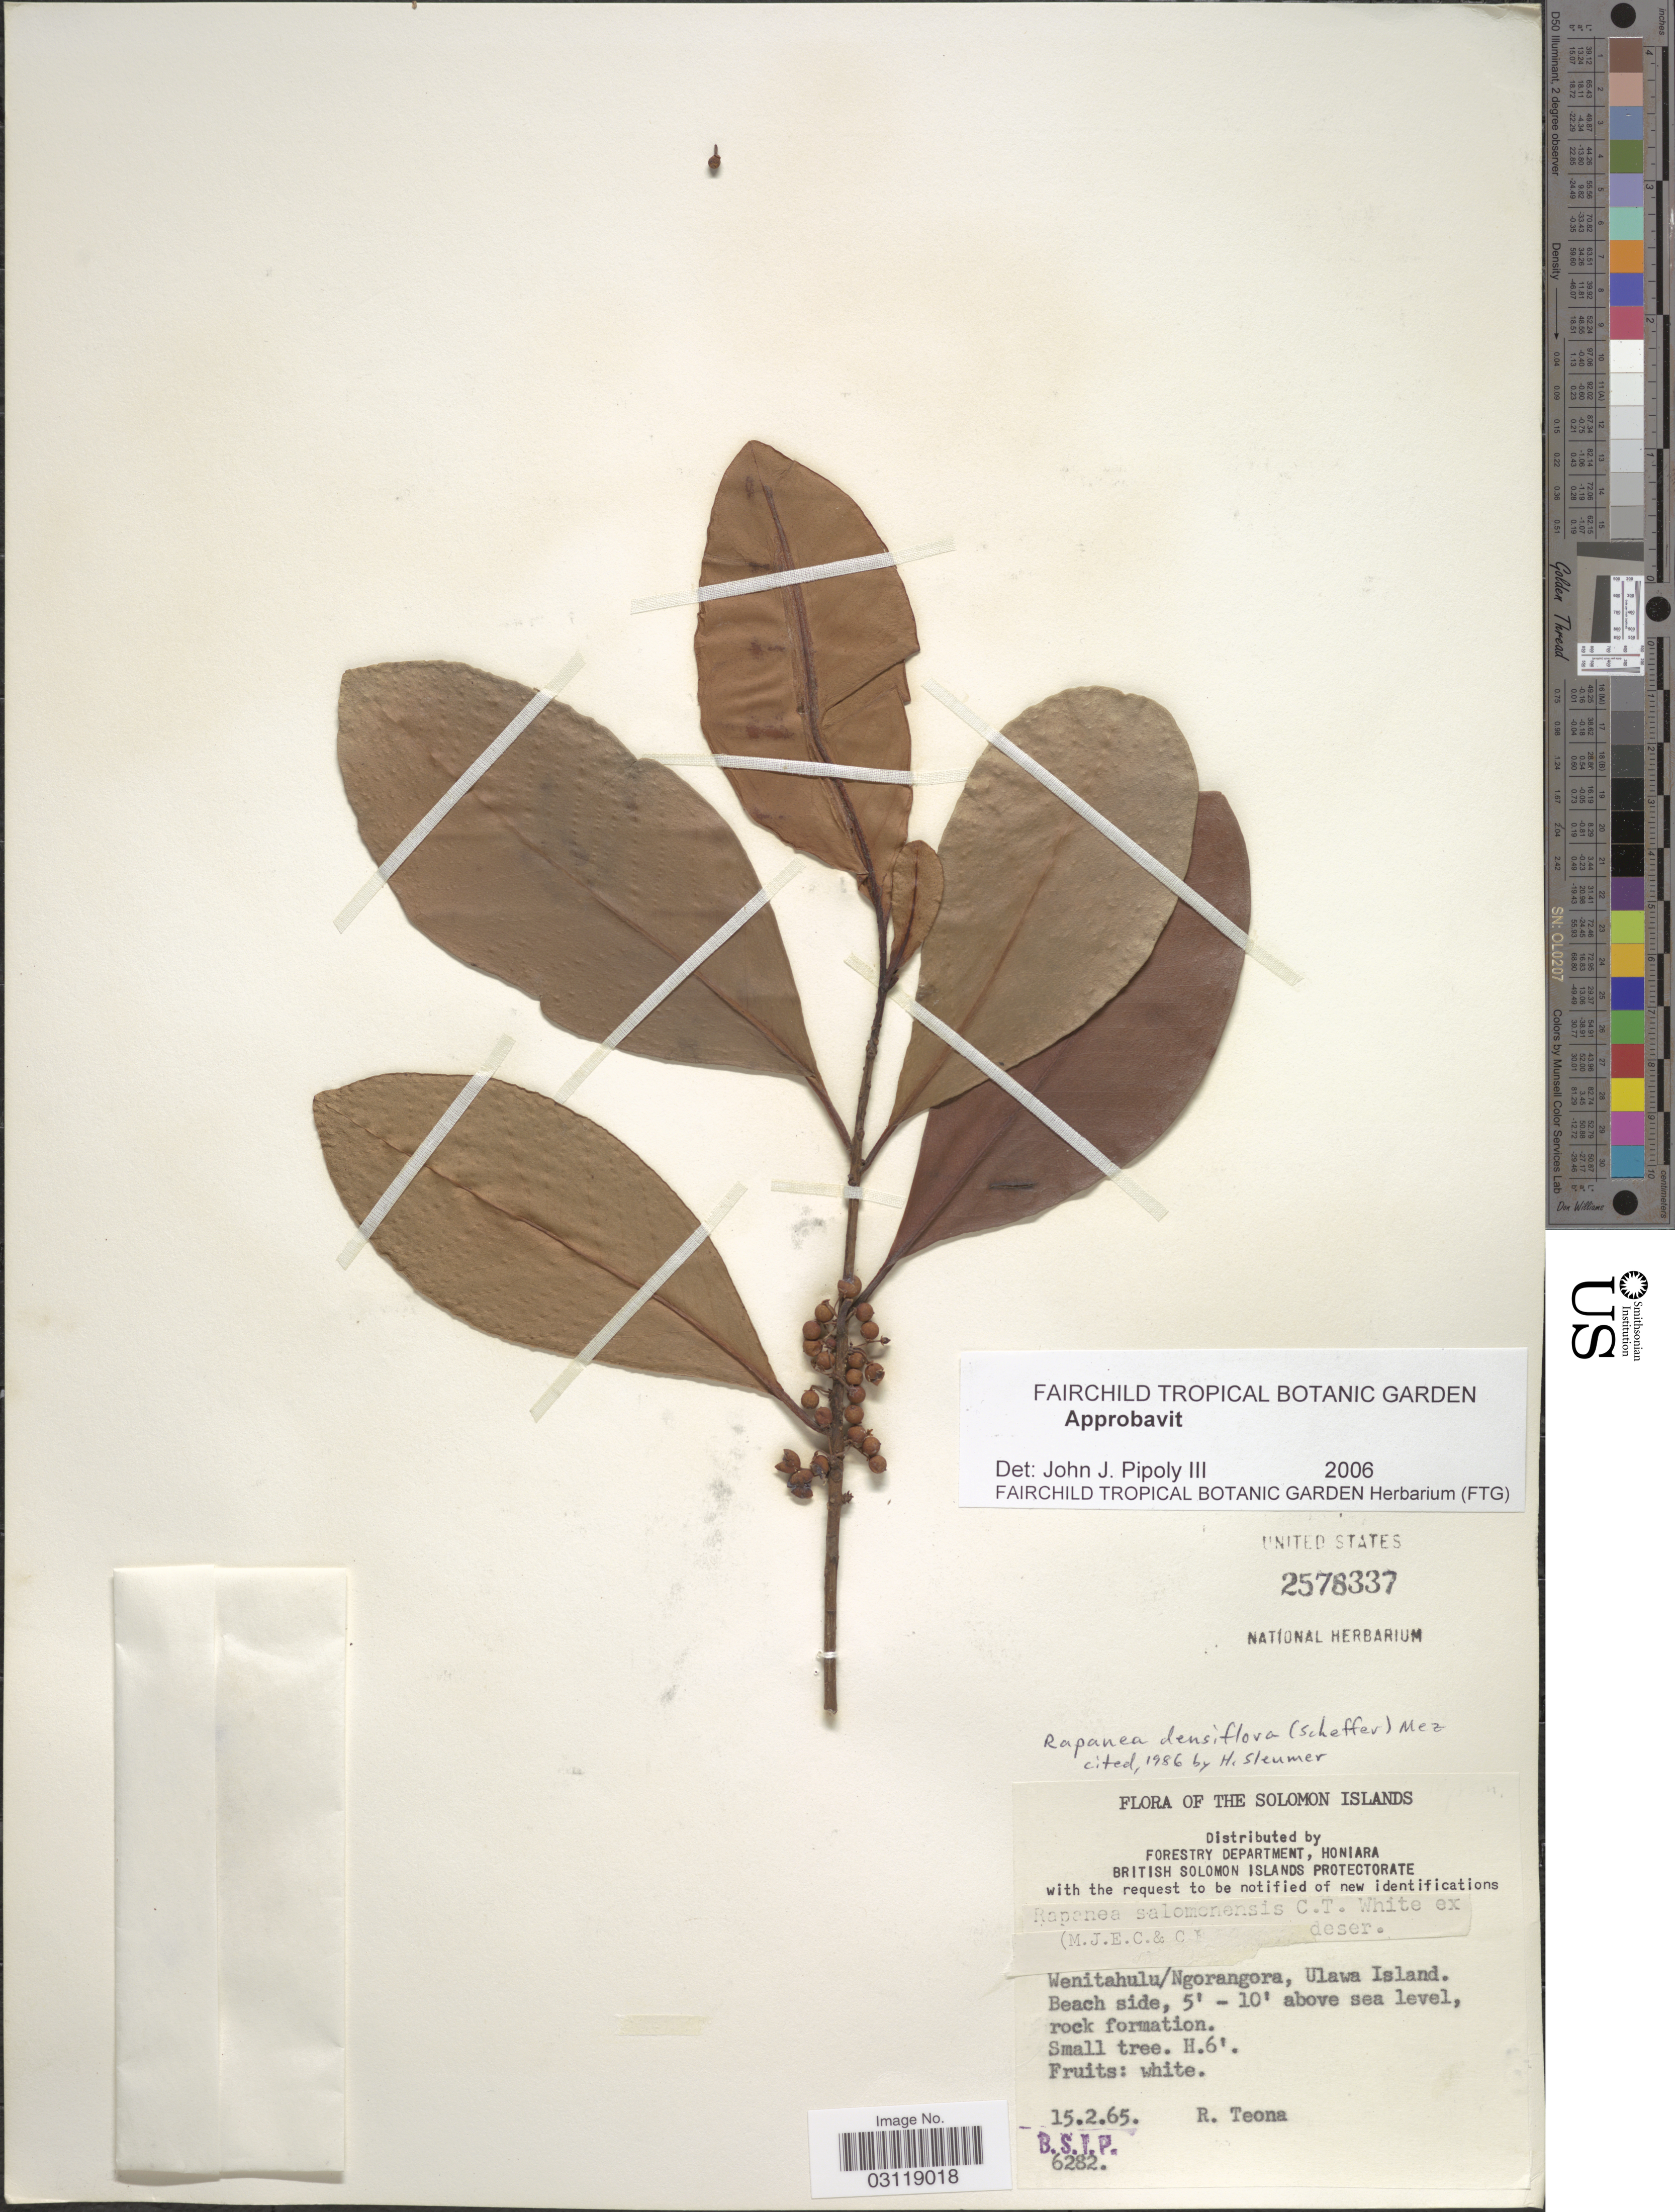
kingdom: Plantae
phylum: Tracheophyta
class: Magnoliopsida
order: Ericales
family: Primulaceae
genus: Rapanea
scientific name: Rapanea densiflora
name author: (Scheff.) Mez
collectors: R. Teona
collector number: BSIP6282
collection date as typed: Transcribed d/m/y: 15/2/65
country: Solomon Islands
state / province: Solomon Islands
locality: Wenitahulu/Ngorangora, Ulawa Island.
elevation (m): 2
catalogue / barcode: US 2578337